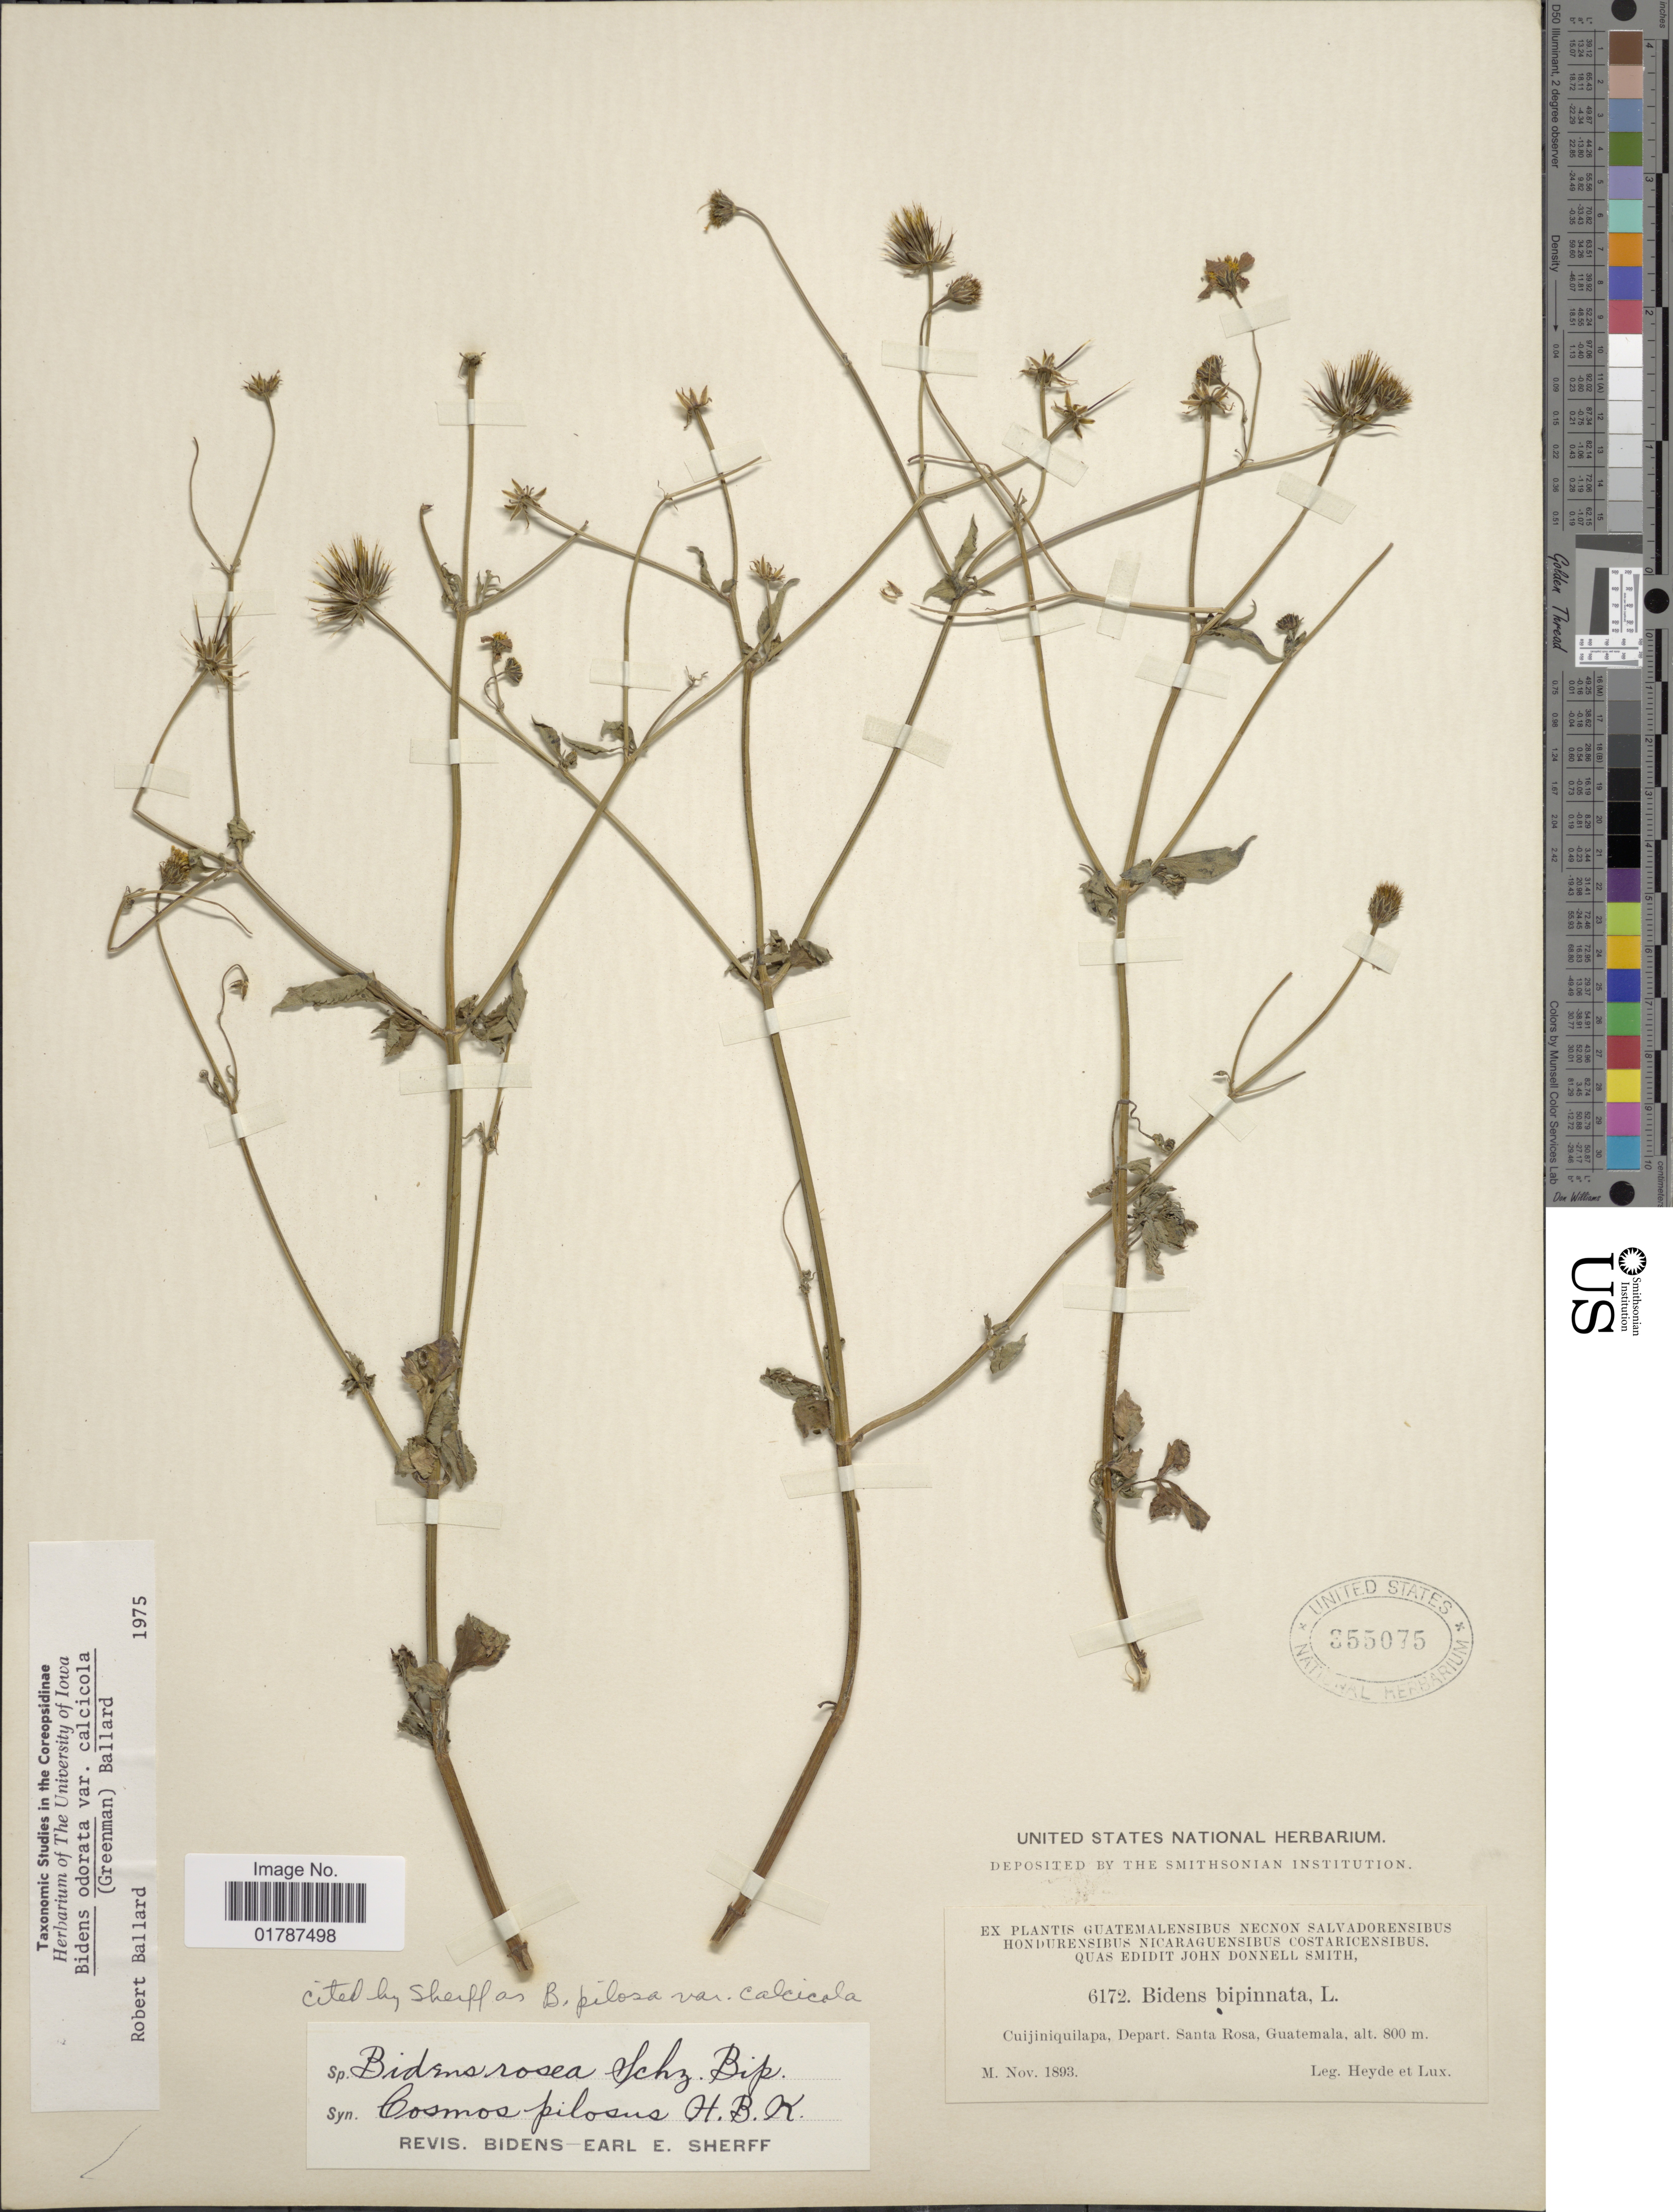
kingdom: Plantae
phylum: Tracheophyta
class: Magnoliopsida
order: Asterales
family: Asteraceae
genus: Bidens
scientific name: Bidens odorata var. calcicola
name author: (Greenm.) Ballard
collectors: Heyde & Lux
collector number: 6172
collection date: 1893-11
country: Guatemala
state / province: Santa Rosa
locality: Cuijiniquilapa, Depart. Santa Rosa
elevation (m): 800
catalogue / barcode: US 355075